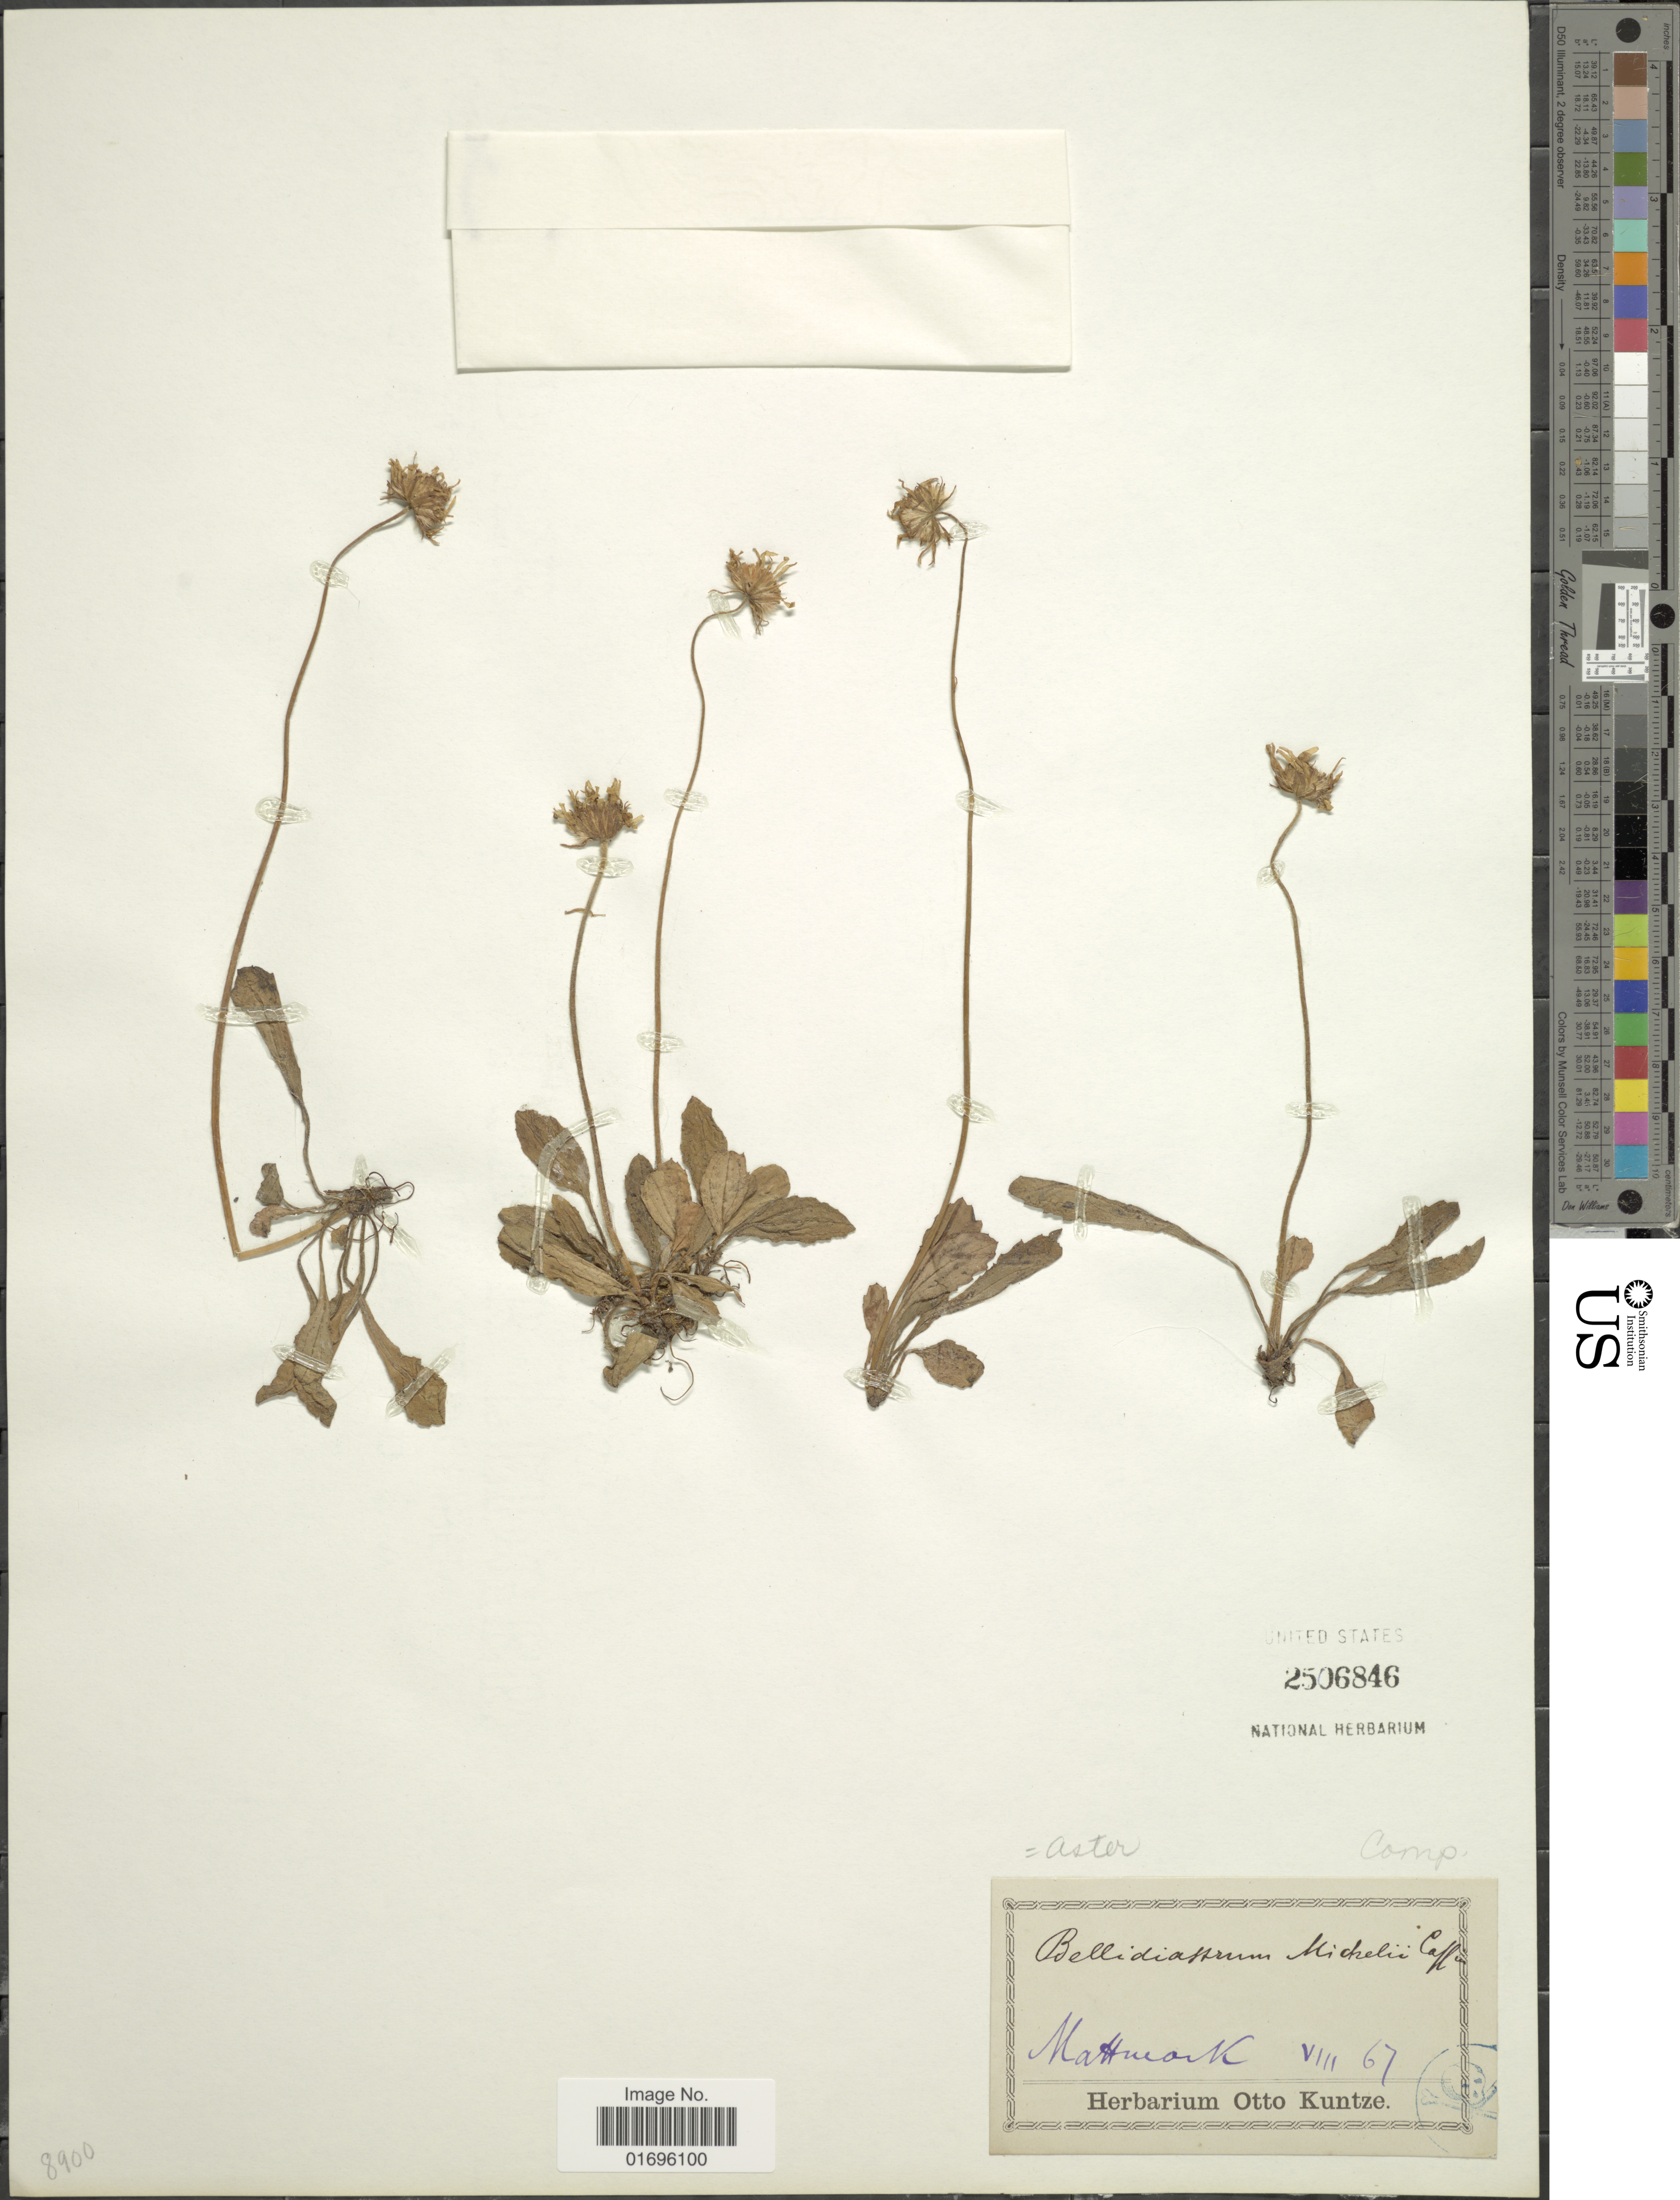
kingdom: Plantae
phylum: Tracheophyta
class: Magnoliopsida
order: Asterales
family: Asteraceae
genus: Aster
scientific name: Aster bellidiastrum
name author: (L.) Scop.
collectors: ex herb. Otto Kuntze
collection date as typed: Transcribed d/m/y: /8/67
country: Switzerland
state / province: Valais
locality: Mattmark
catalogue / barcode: US 2506846